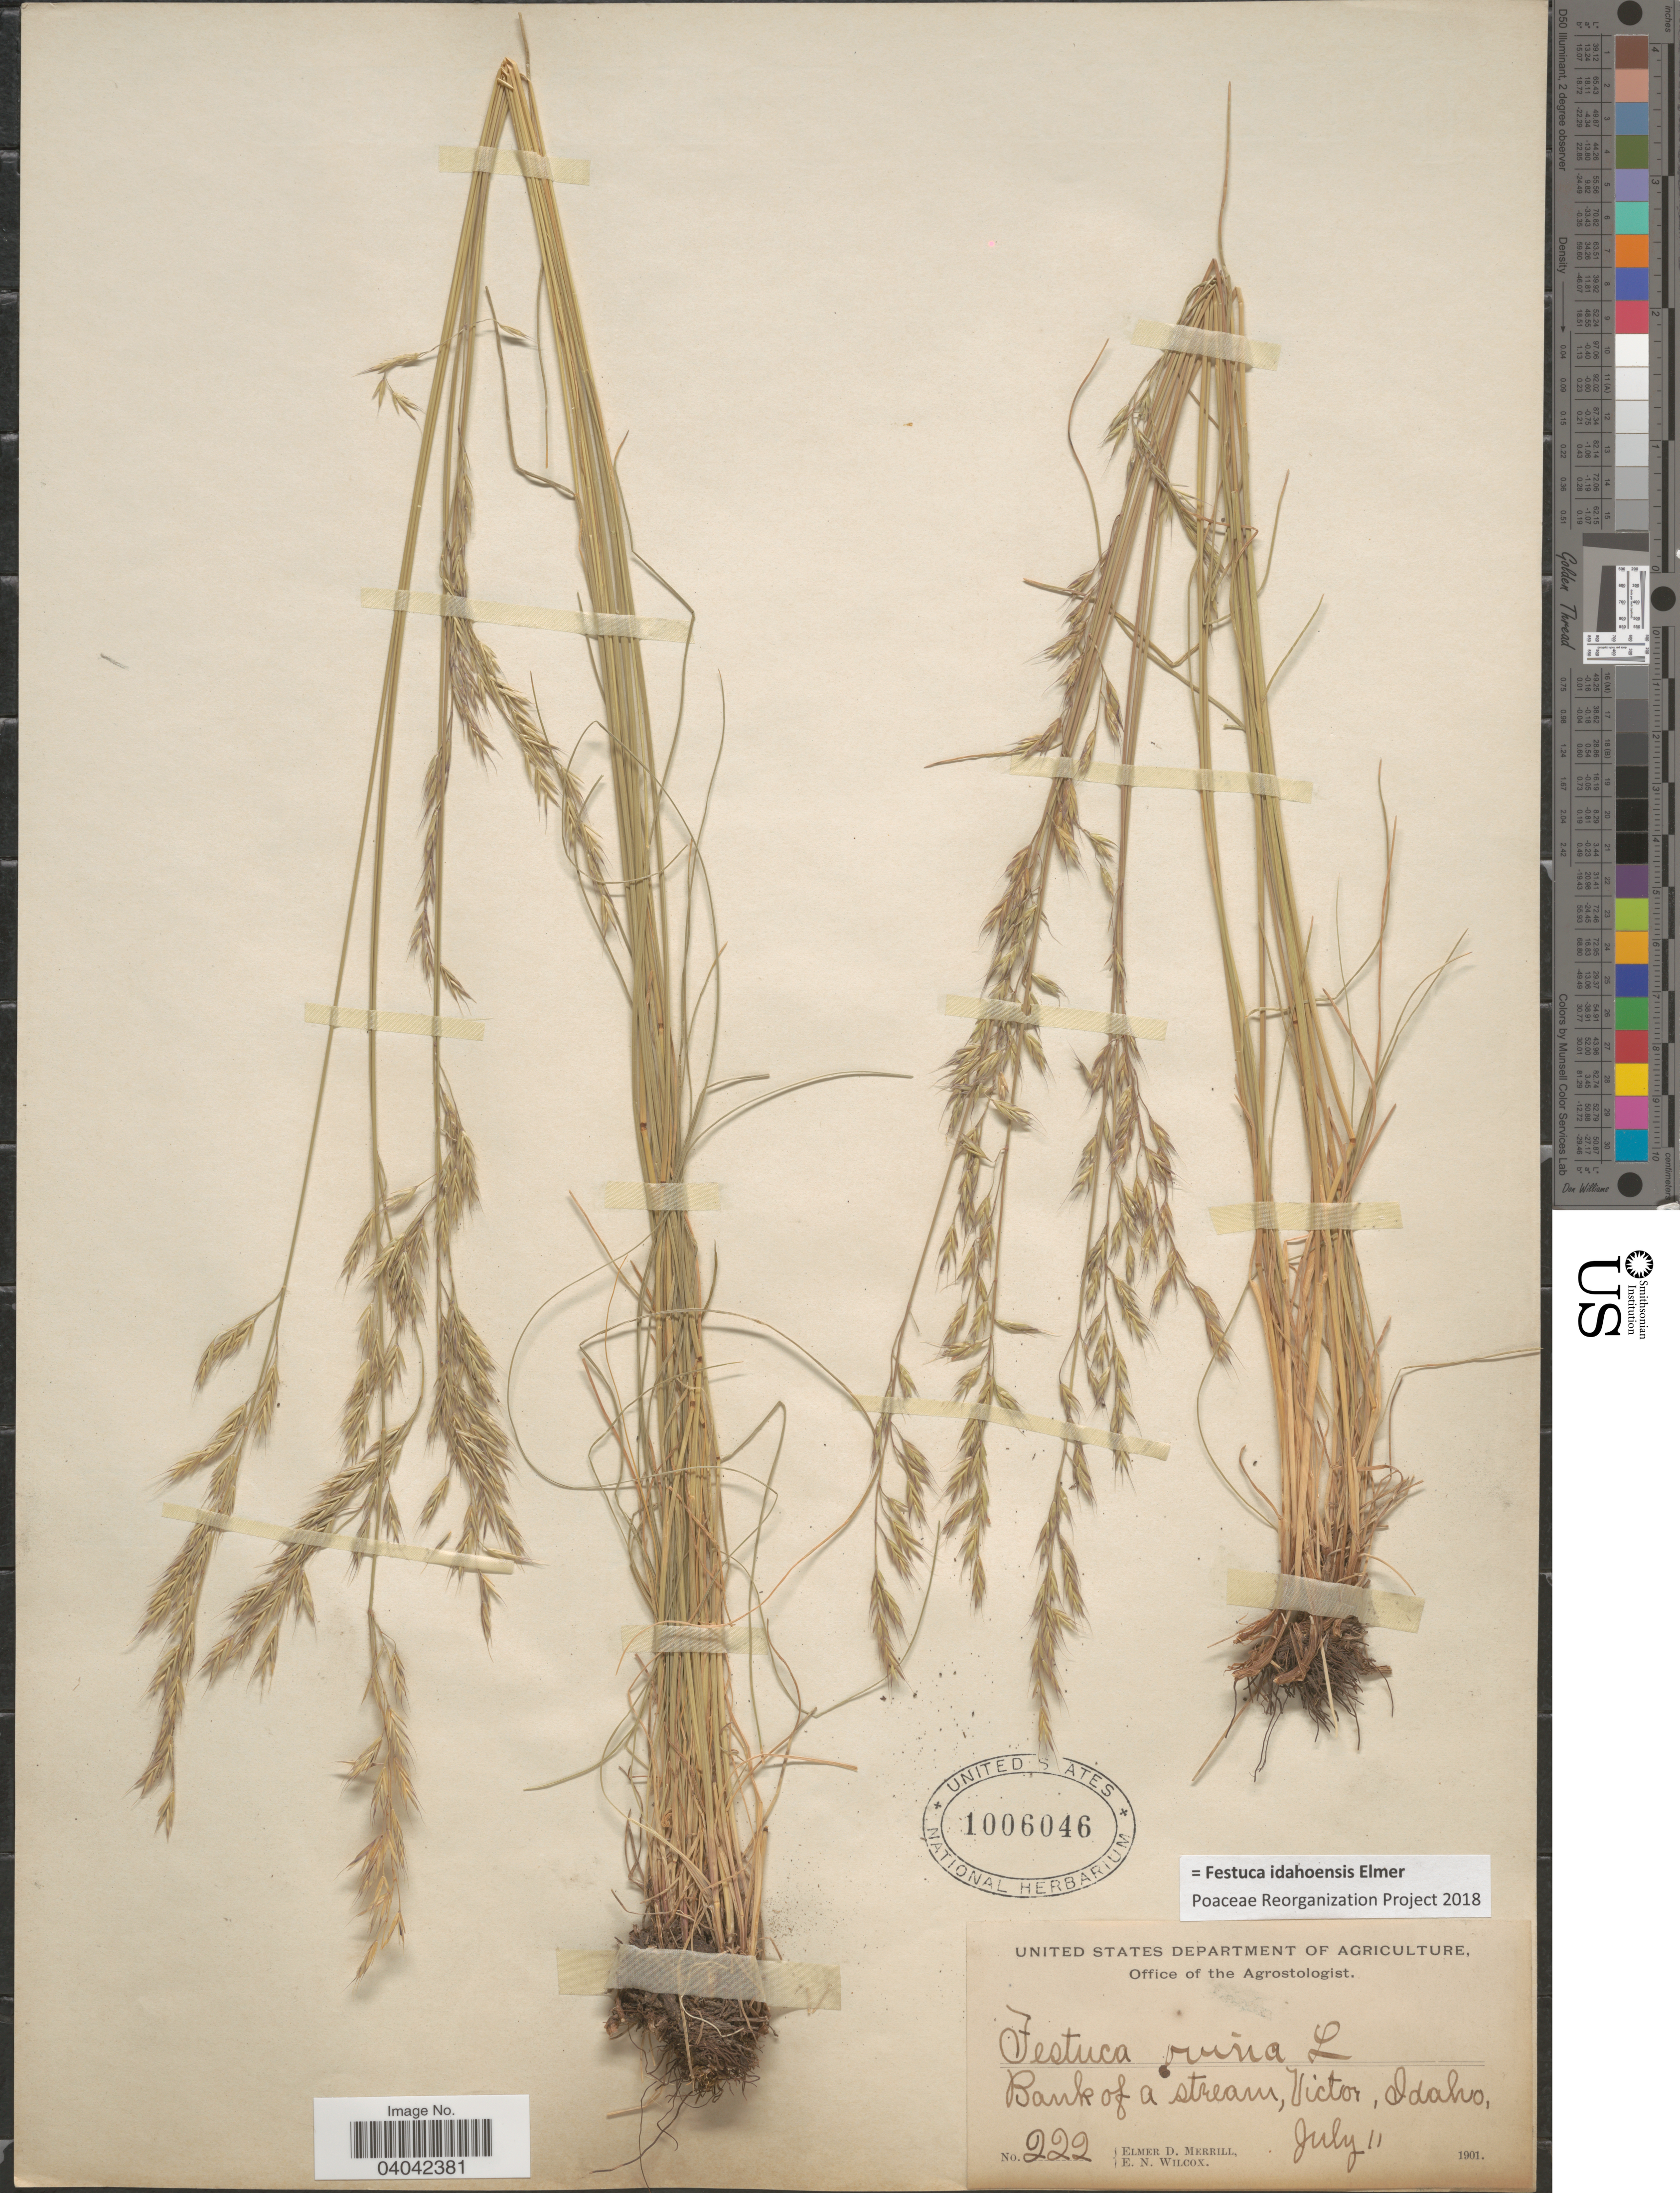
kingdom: Plantae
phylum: Tracheophyta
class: Liliopsida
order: Poales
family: Poaceae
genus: Festuca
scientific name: Festuca idahoensis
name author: Elmer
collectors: E. D. Merrill & E. Wilcox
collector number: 222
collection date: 1901-07-11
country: United States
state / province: Idaho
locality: Bank of a stream, Victor.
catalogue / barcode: US 1006046